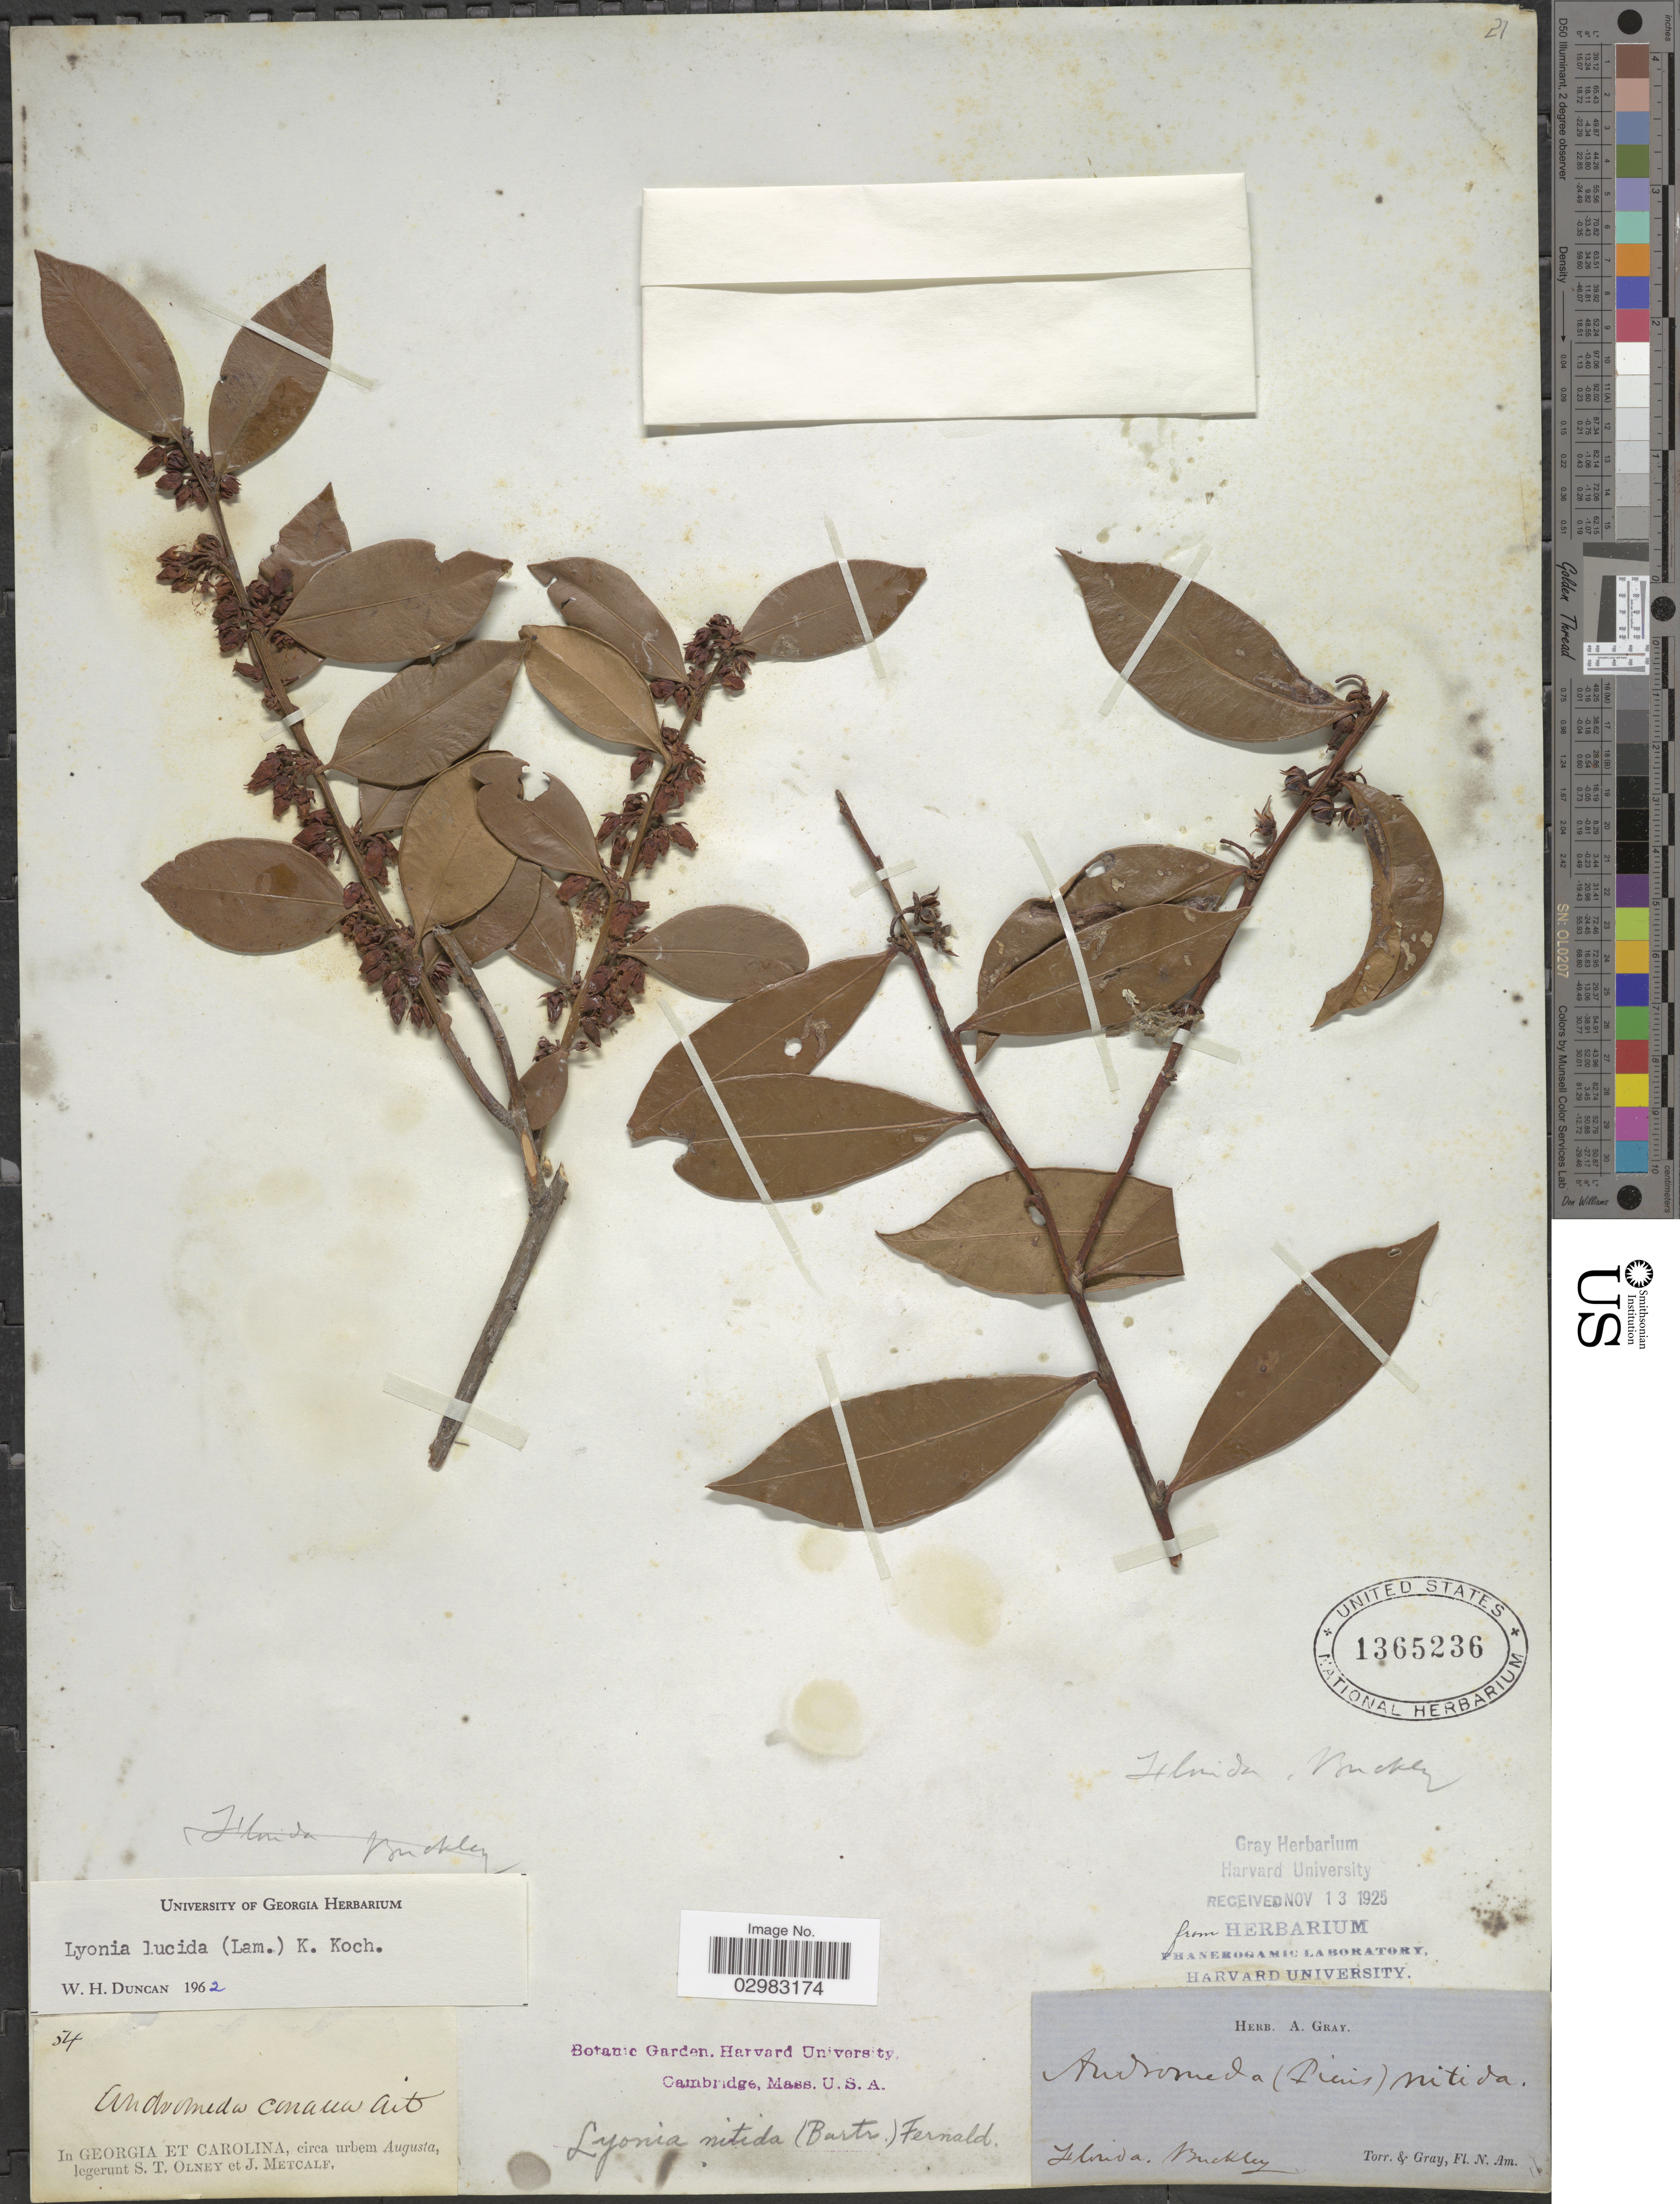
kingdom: Plantae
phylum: Tracheophyta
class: Magnoliopsida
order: Ericales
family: Ericaceae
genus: Lyonia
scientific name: Lyonia lucida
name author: K. Koch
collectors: -- Buckley, S. Olney, J. Metcalf & J. Metcalf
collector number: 54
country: United States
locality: Florida. Buckley. Georgia et Carolina.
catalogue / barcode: US 1365236